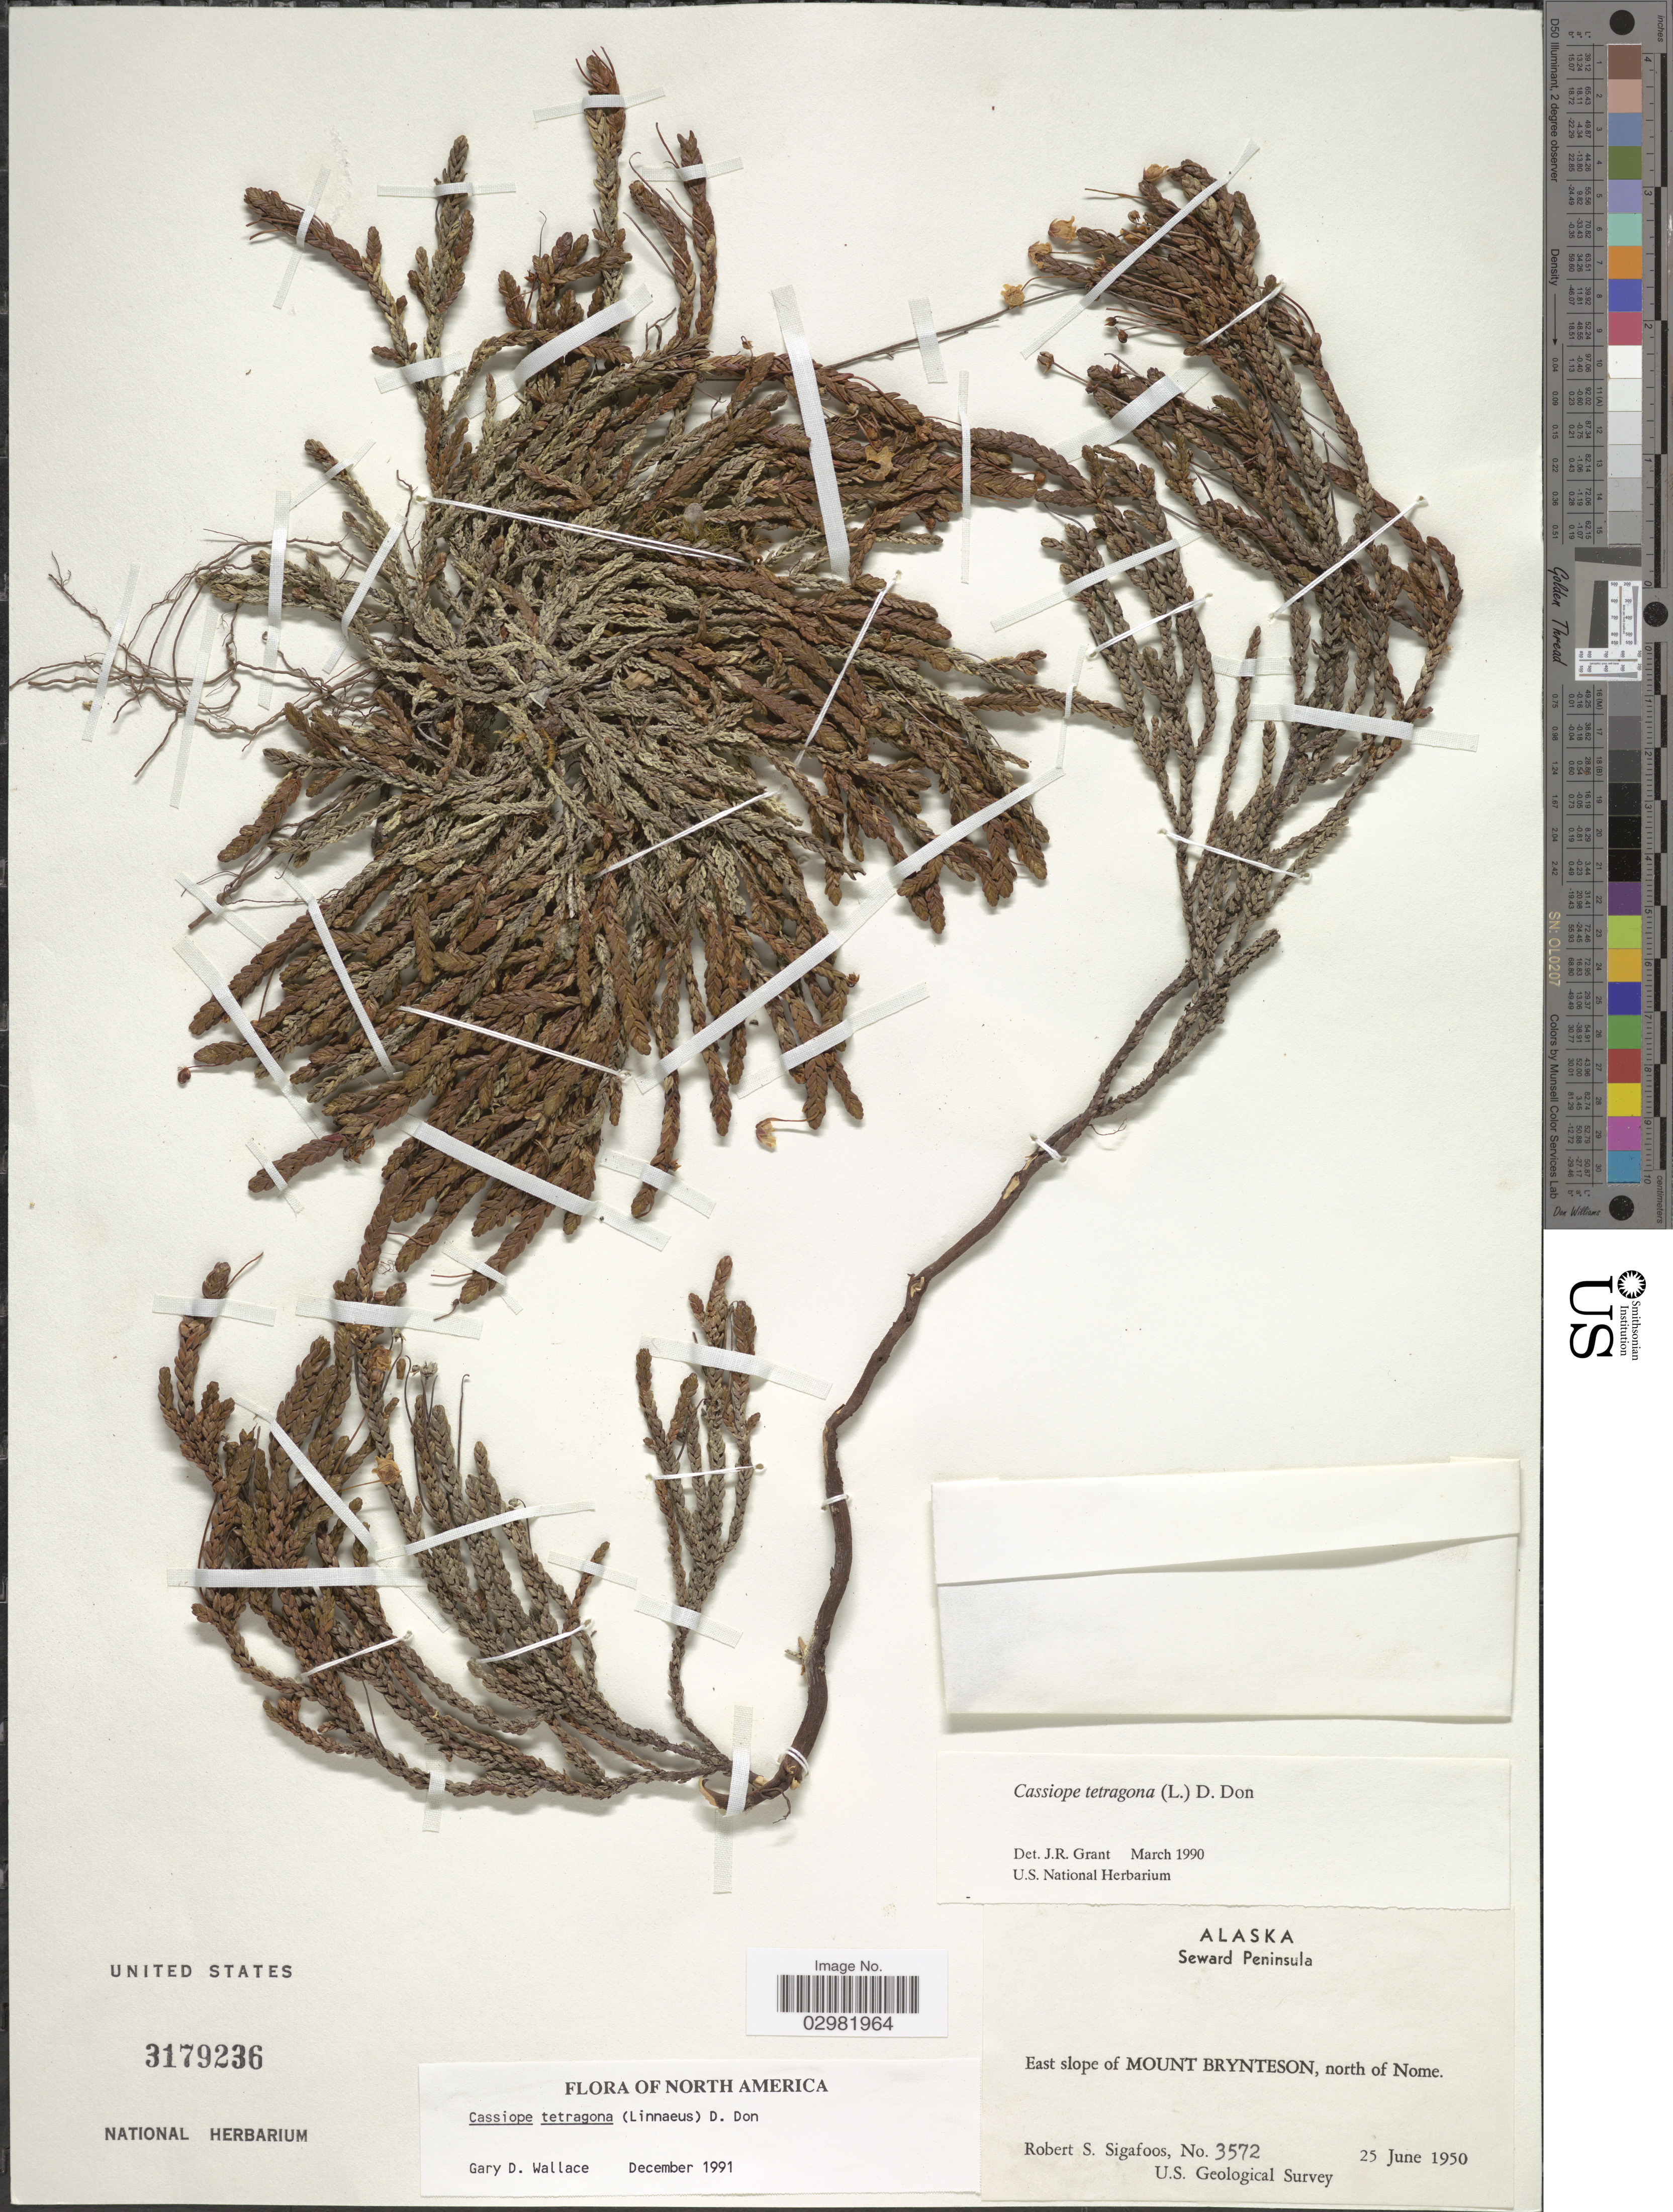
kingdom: Plantae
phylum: Tracheophyta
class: Magnoliopsida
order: Ericales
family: Ericaceae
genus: Cassiope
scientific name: Cassiope tetragona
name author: (L.) D. Don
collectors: R. Sigafoos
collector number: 3572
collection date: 1950-06-25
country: United States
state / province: Alaska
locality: Seward Peninsula, East slope of Mount Brynteson, north of Nome.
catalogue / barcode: US 3179236